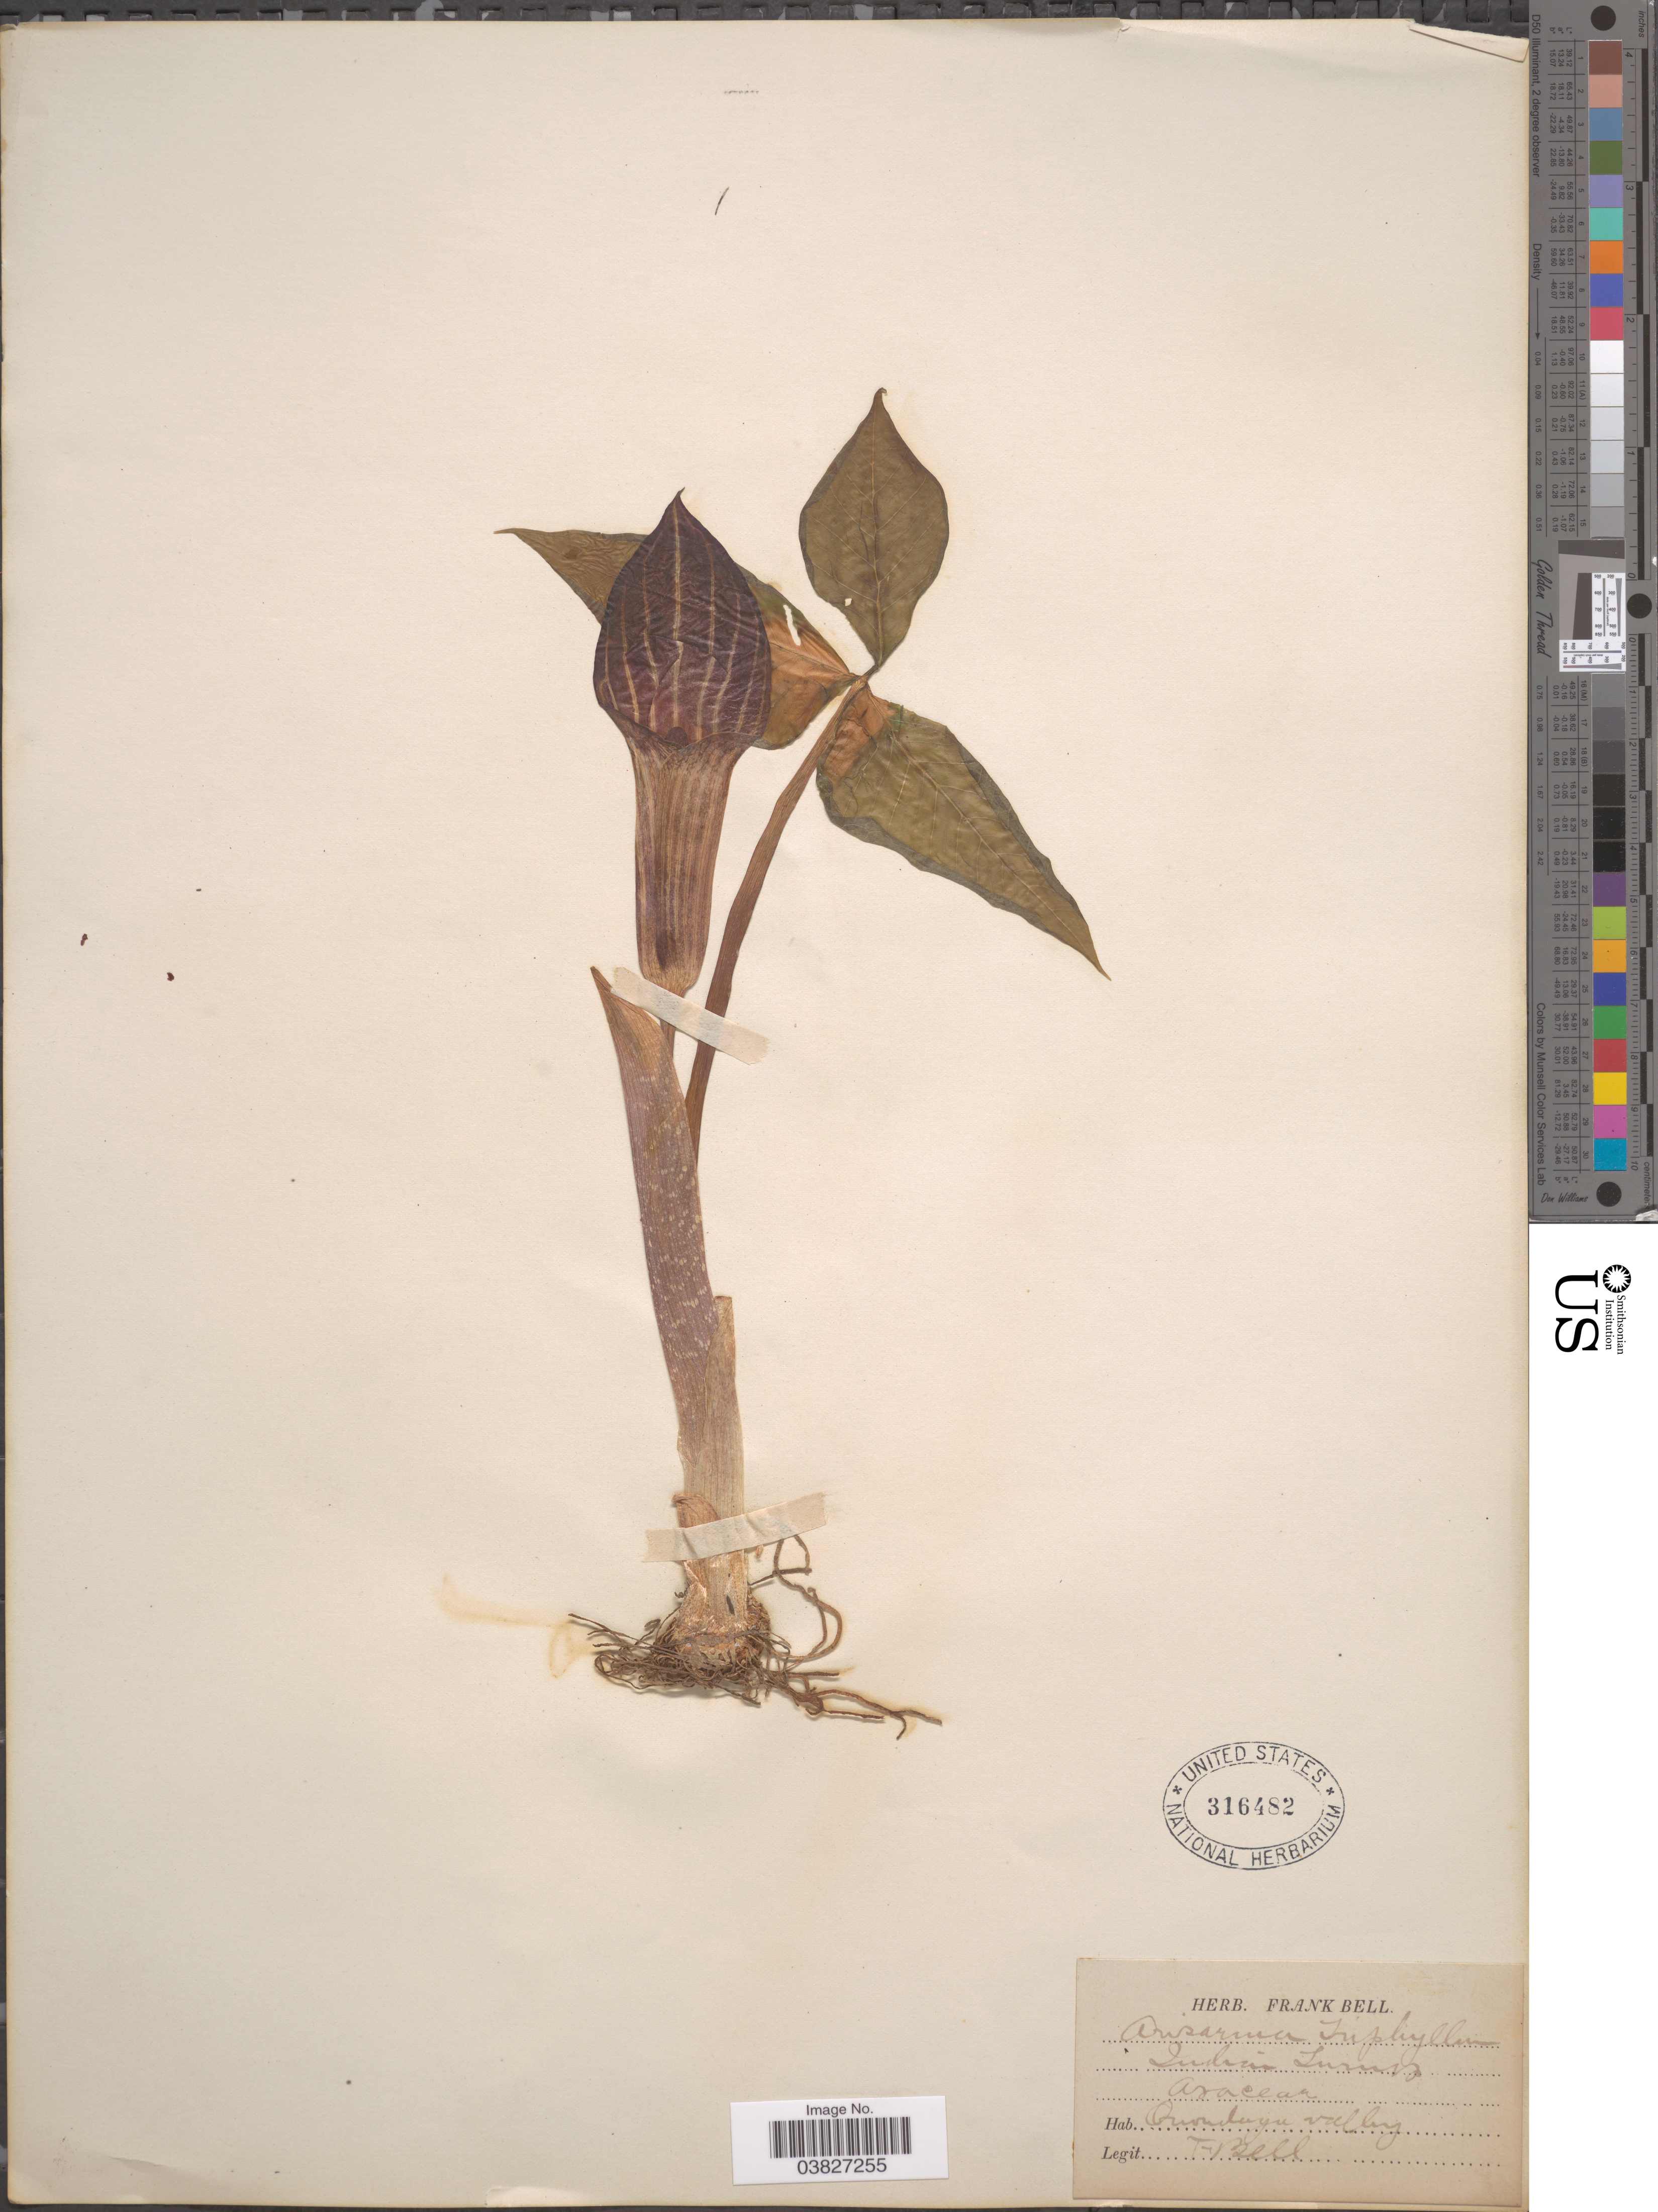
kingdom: Plantae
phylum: Tracheophyta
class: Liliopsida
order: Alismatales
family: Araceae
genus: Arisaema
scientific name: Arisaema triphyllum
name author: (L.) Schott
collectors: F. Bell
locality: Oriondayu [interpreted] valley.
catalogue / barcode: US 316482